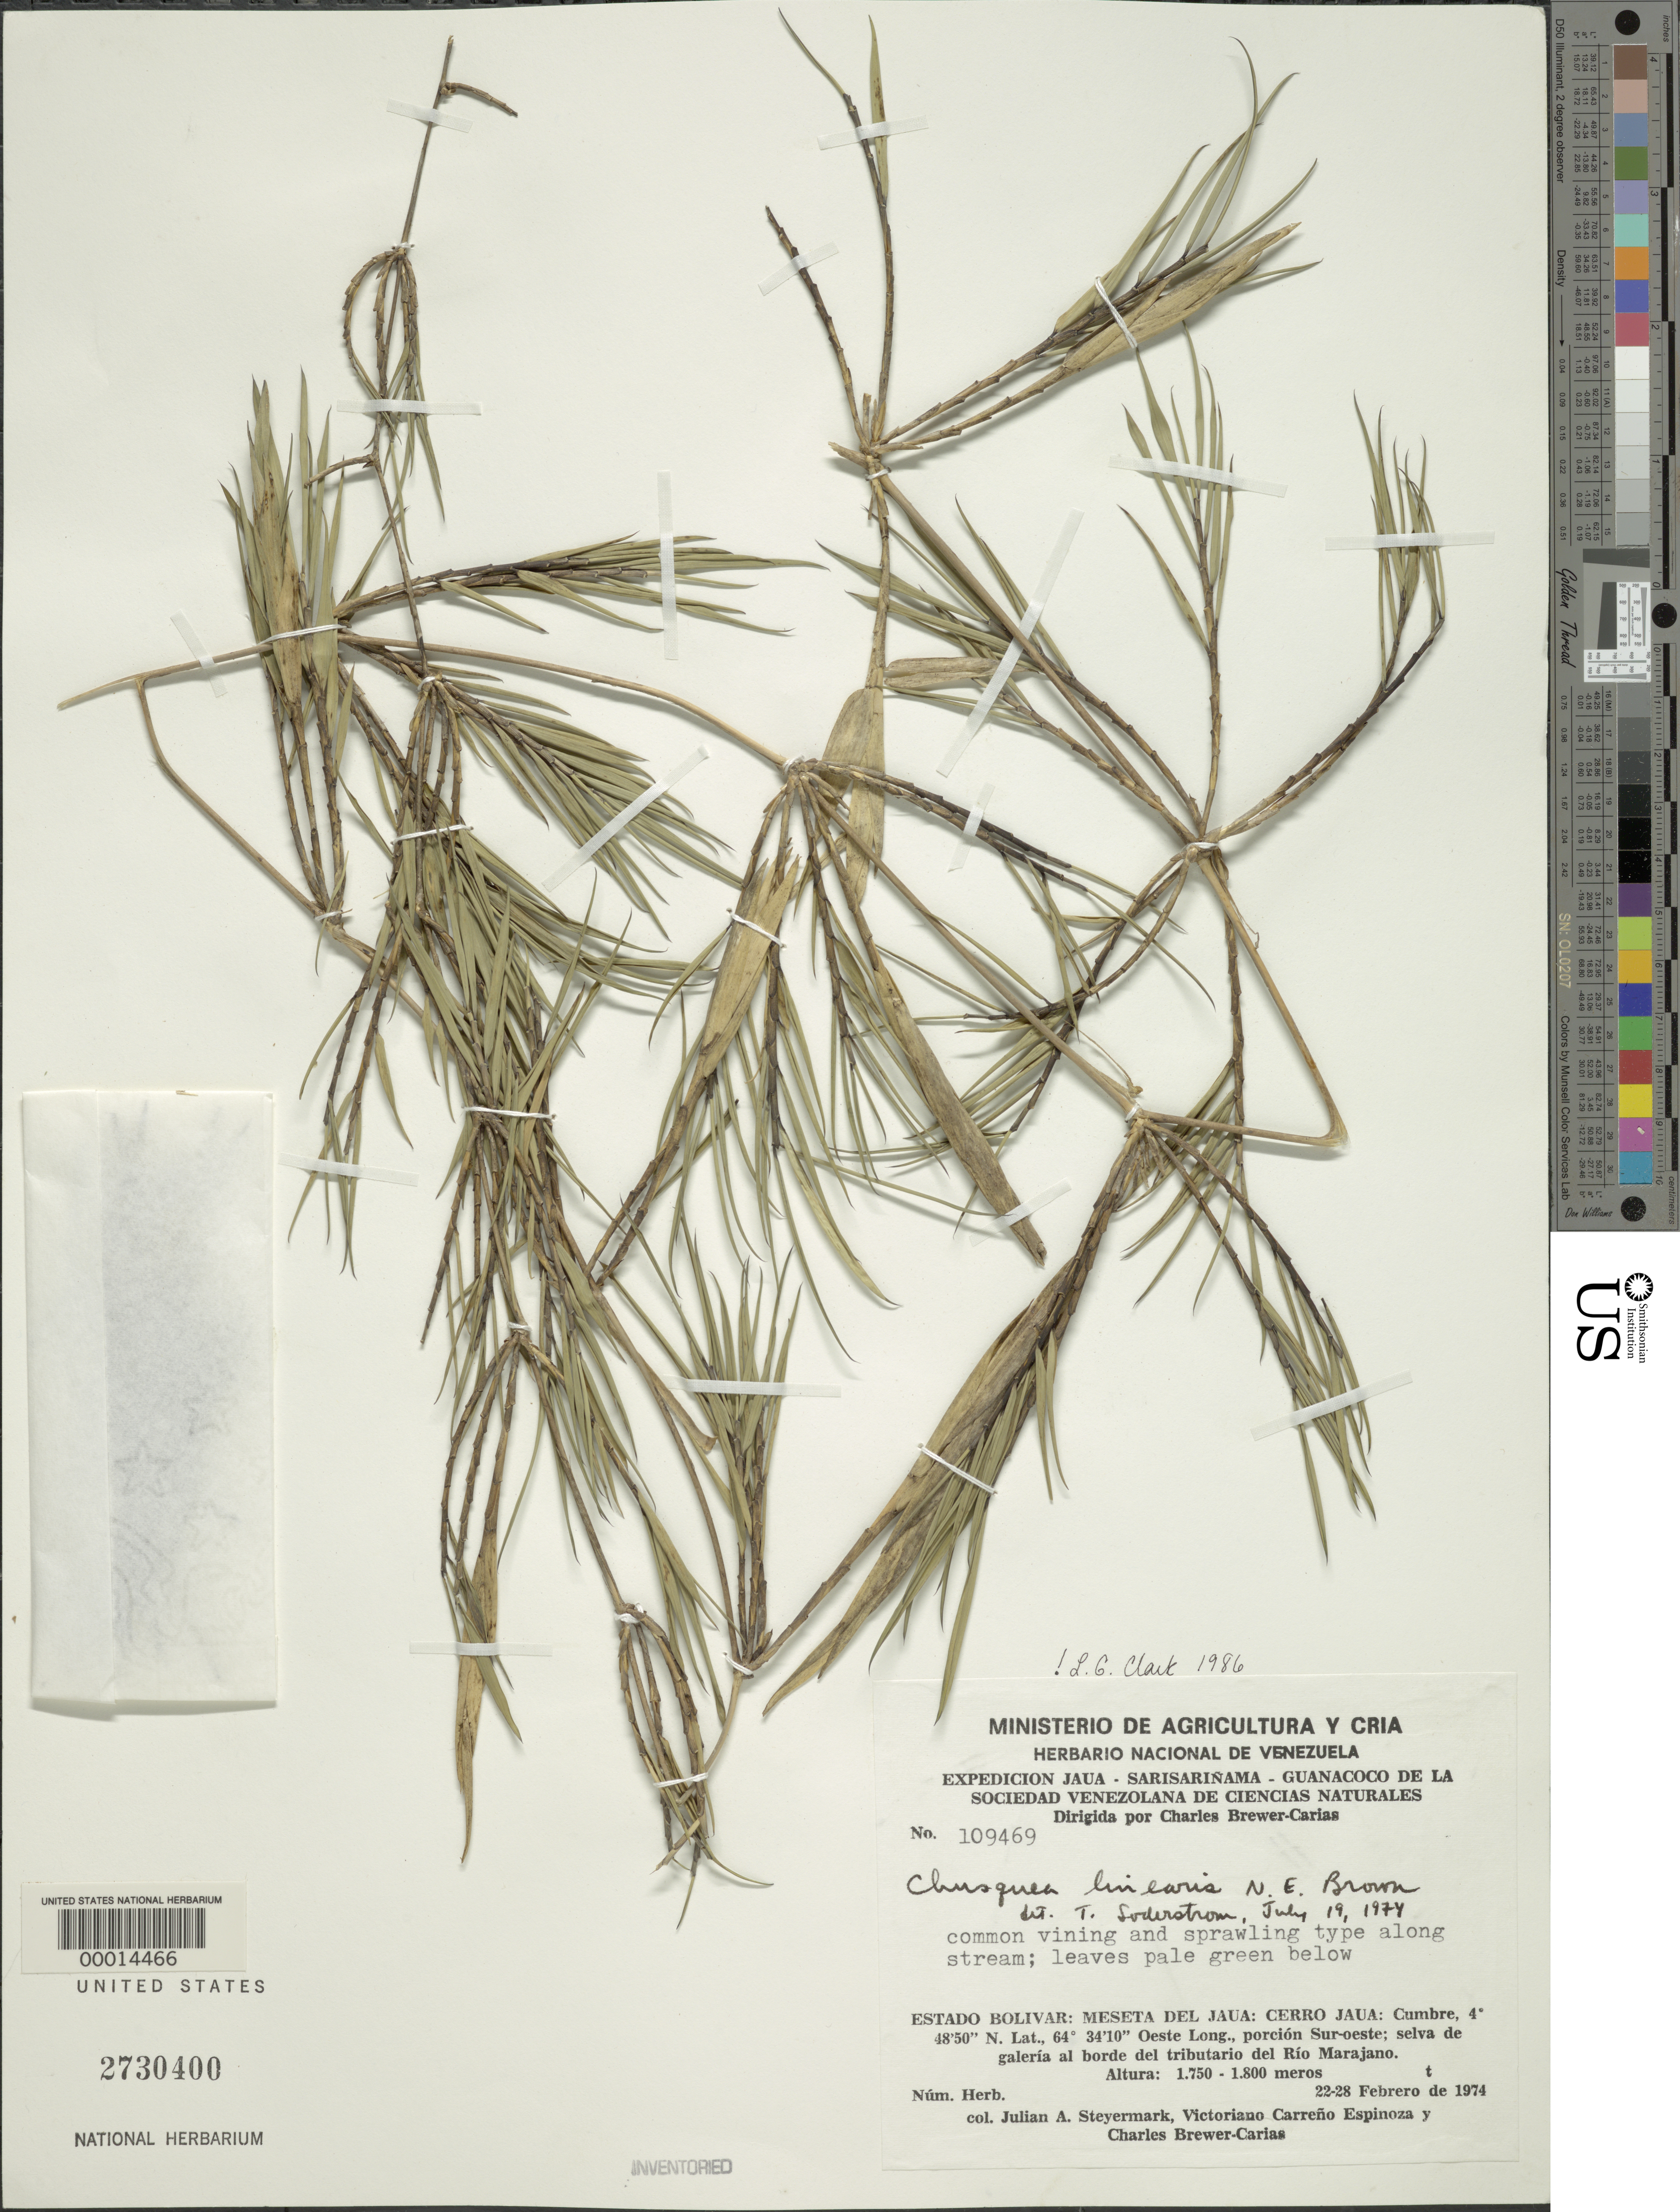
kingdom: Plantae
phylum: Tracheophyta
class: Liliopsida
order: Poales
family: Poaceae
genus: Chusquea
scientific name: Chusquea linearis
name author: N.E. Br.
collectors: J. Steyermark, V. Carreño E. & C. Brewer-Carias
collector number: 109469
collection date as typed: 22 Feb 1974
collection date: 1974-02-22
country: Venezuela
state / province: Bolivar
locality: Meseta del jaua, cerro jaua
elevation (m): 1750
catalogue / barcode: US 2730400